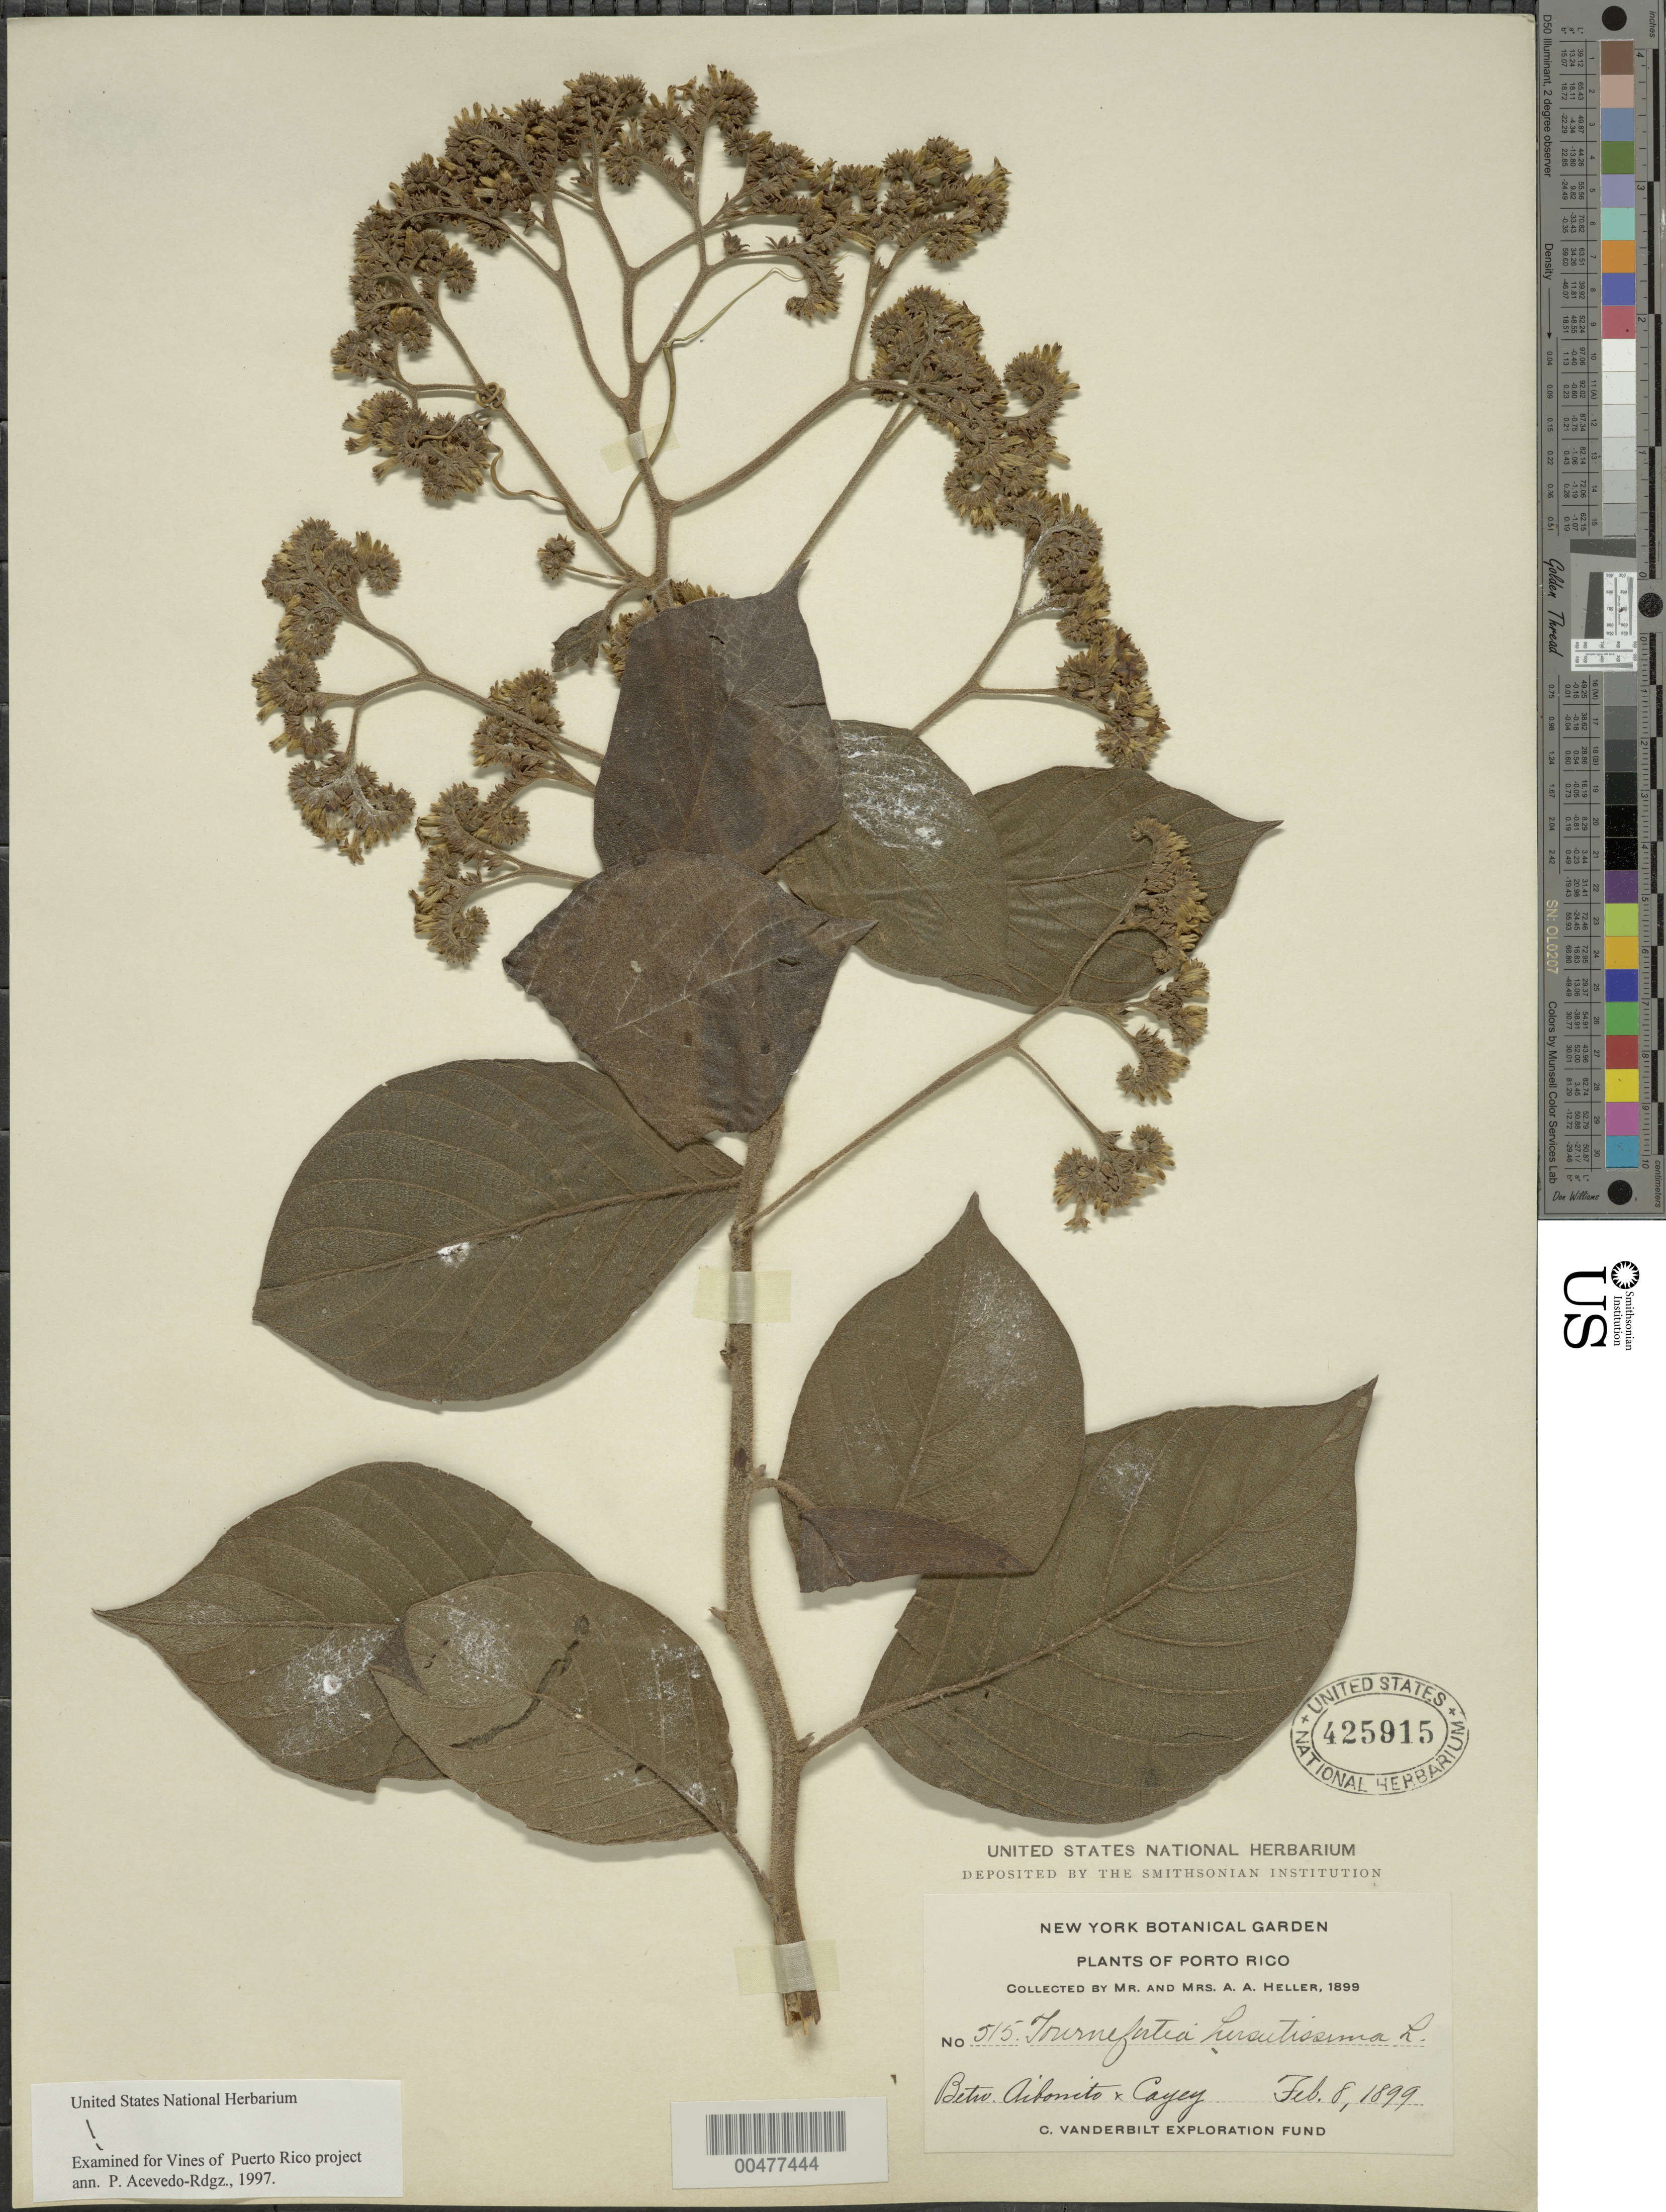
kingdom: Plantae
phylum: Tracheophyta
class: Magnoliopsida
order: Boraginales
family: Heliotropiaceae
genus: Tournefortia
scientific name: Tournefortia hirsutissima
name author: L.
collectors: A. A. Heller & E. G. Heller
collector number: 515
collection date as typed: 08 Feb 1899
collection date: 1899-02-08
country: Puerto Rico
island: Greater Antilles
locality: Between Aibonito and Cayey.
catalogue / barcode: US 425915